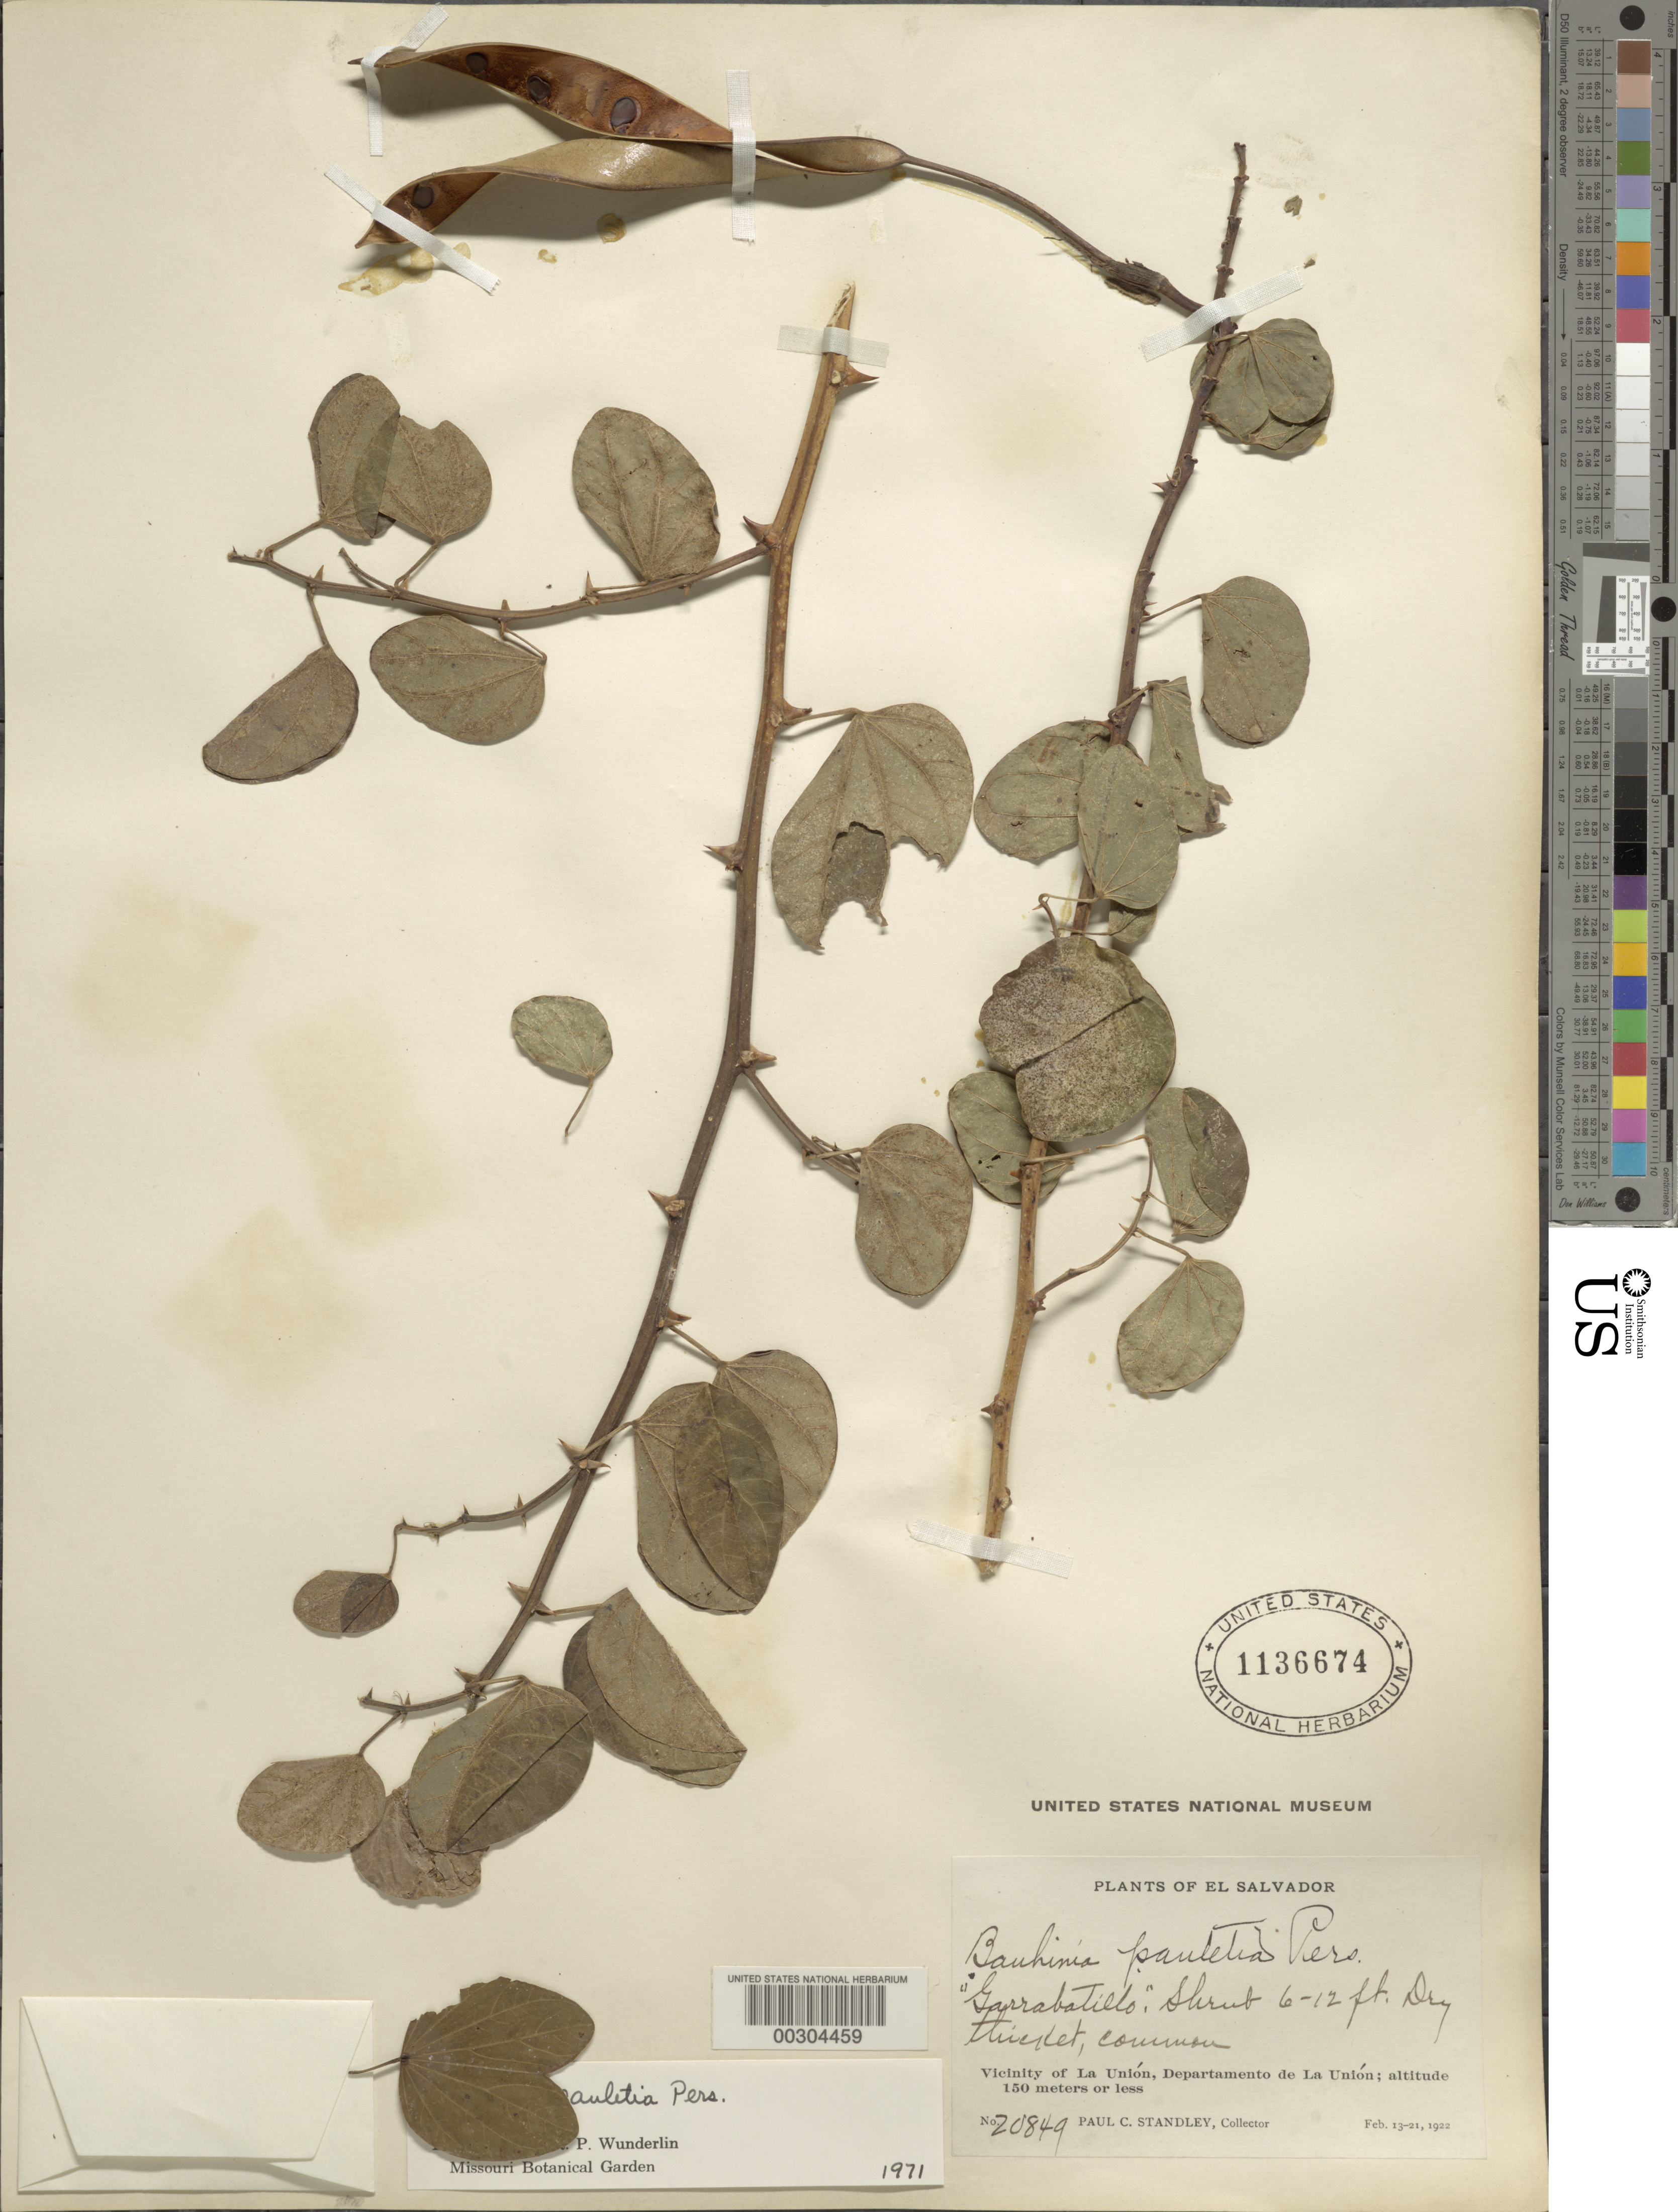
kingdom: Plantae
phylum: Tracheophyta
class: Magnoliopsida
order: Fabales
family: Fabaceae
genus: Bauhinia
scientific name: Bauhinia pauletia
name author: Pers.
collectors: P. C. Standley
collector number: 20849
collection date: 1922-02-13/1922-02-21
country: El Salvador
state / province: La Union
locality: Departamento de La Union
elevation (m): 150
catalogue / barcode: US 1136674